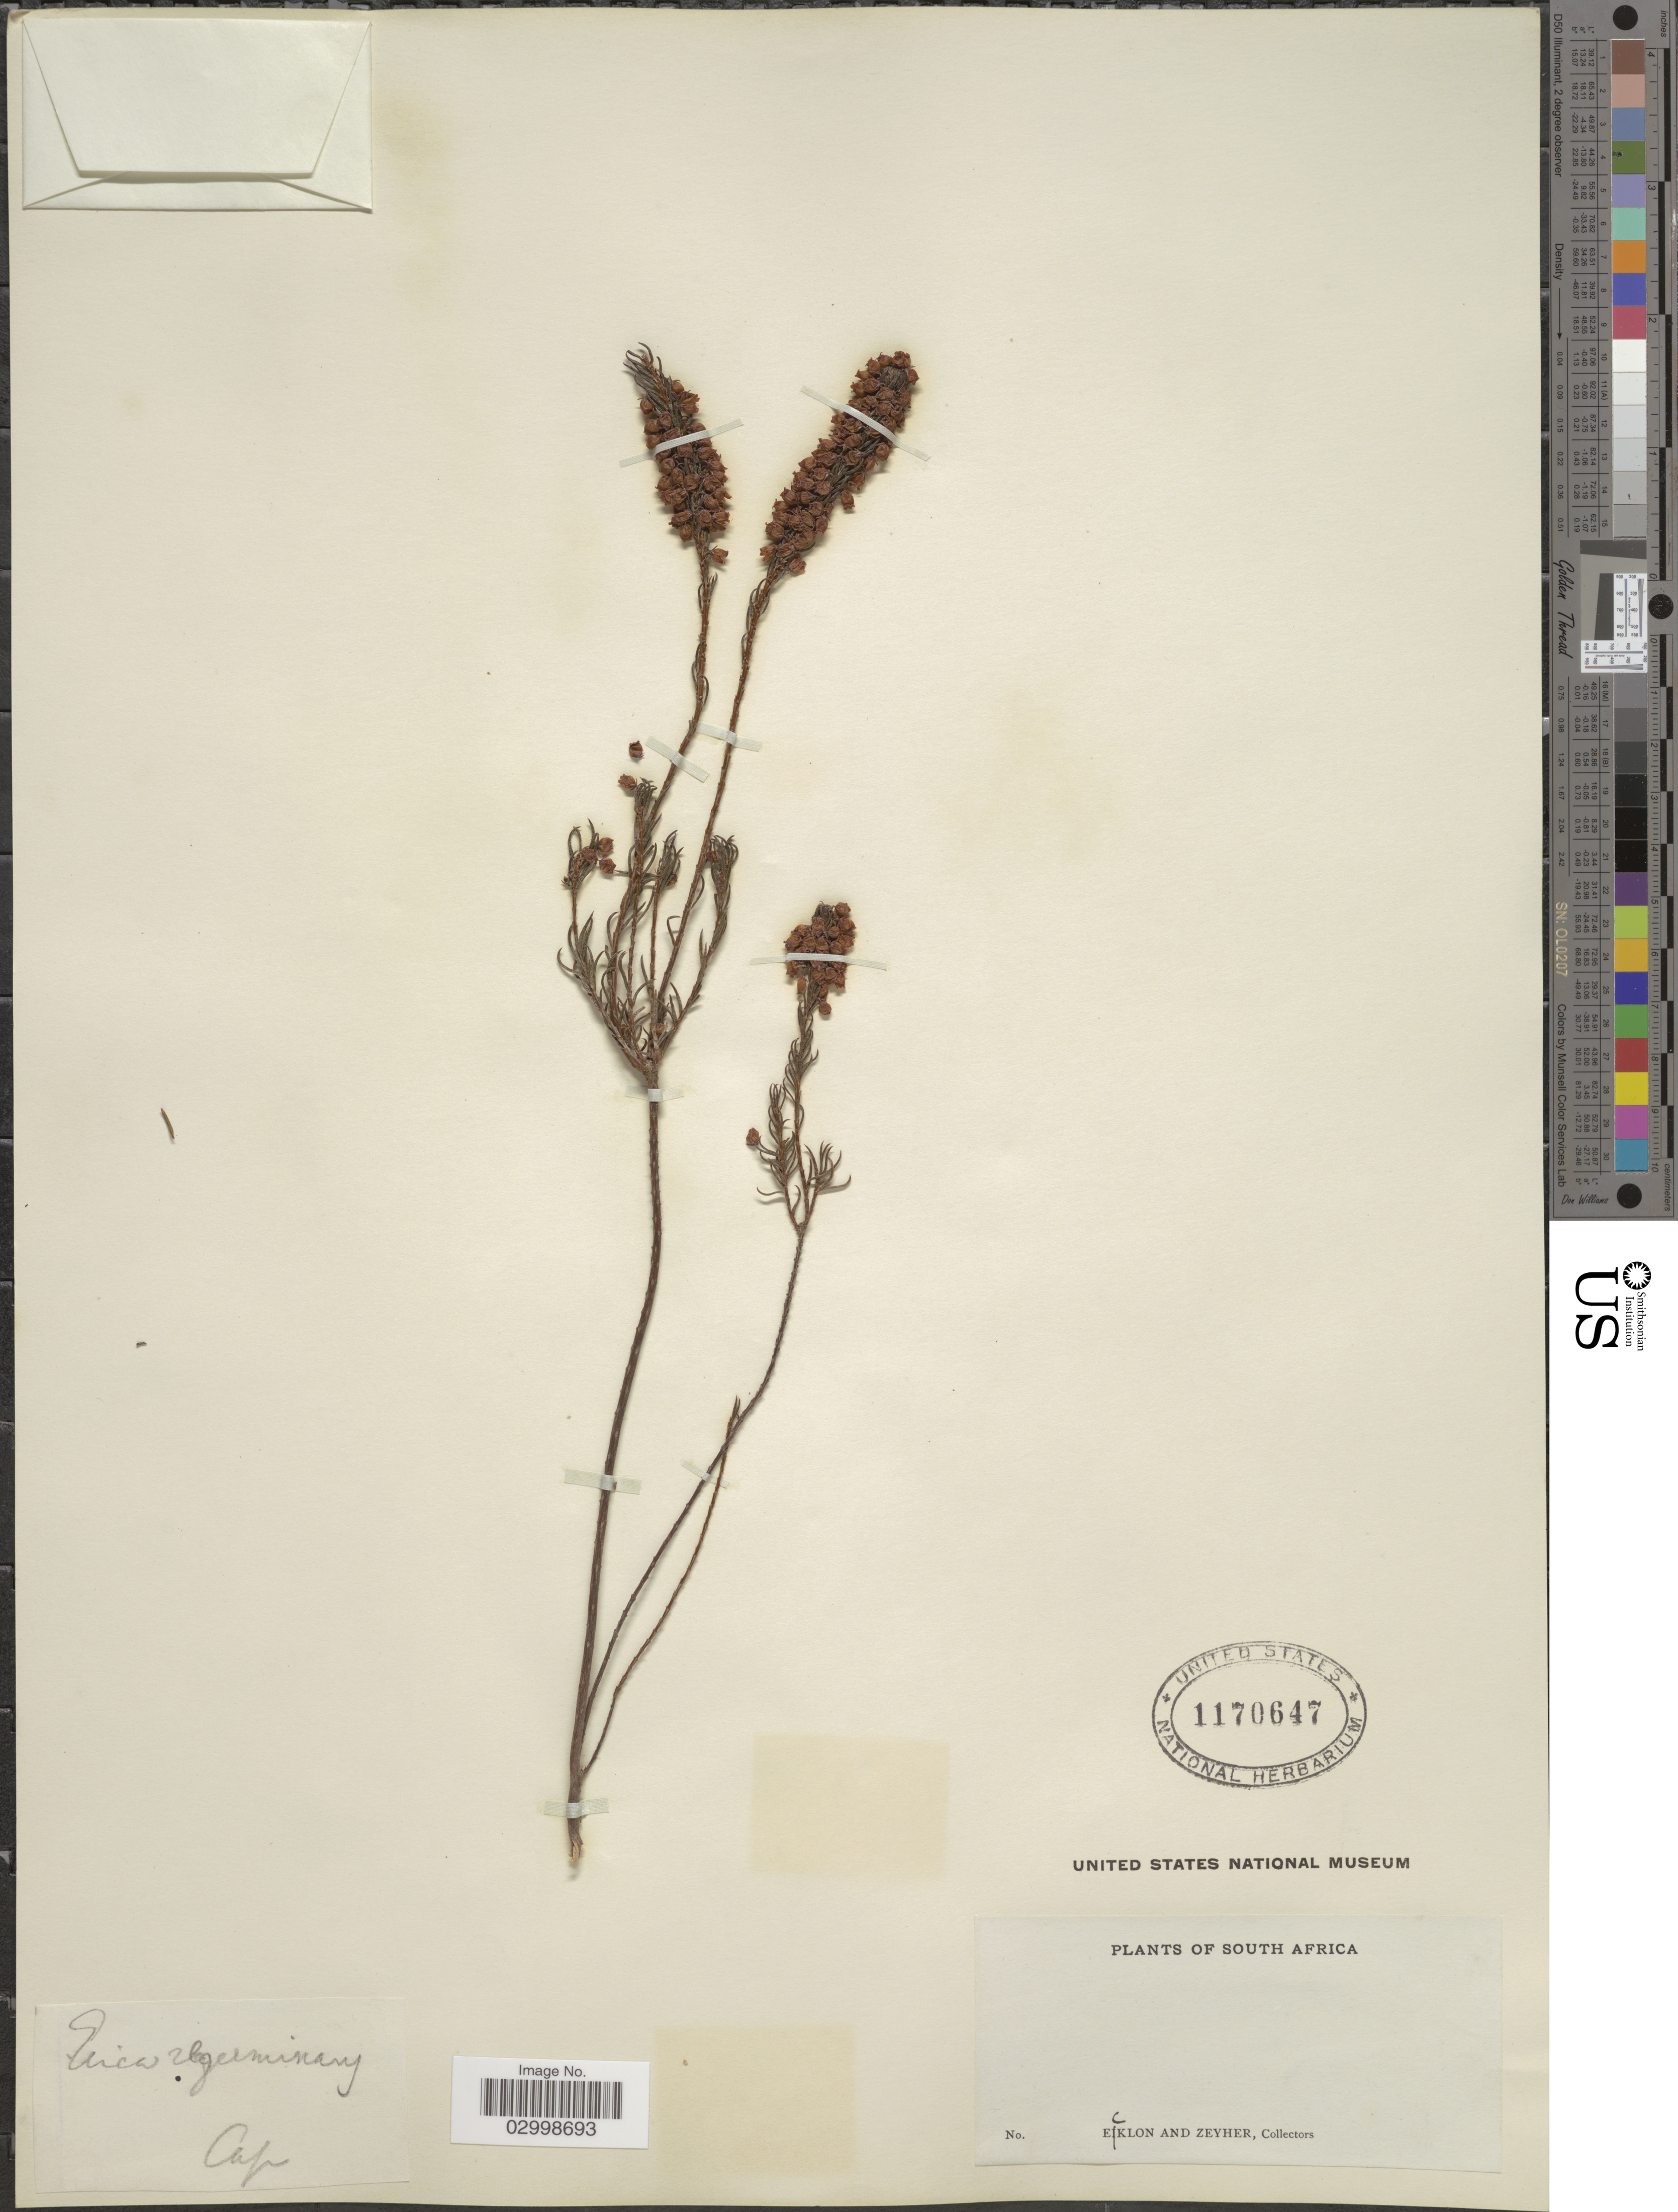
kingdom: Plantae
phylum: Tracheophyta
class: Magnoliopsida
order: Ericales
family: Ericaceae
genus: Erica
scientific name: Erica regerminans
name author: L.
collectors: -. Ecklon & -. Zeyher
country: South Africa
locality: Cap.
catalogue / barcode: US 1170647